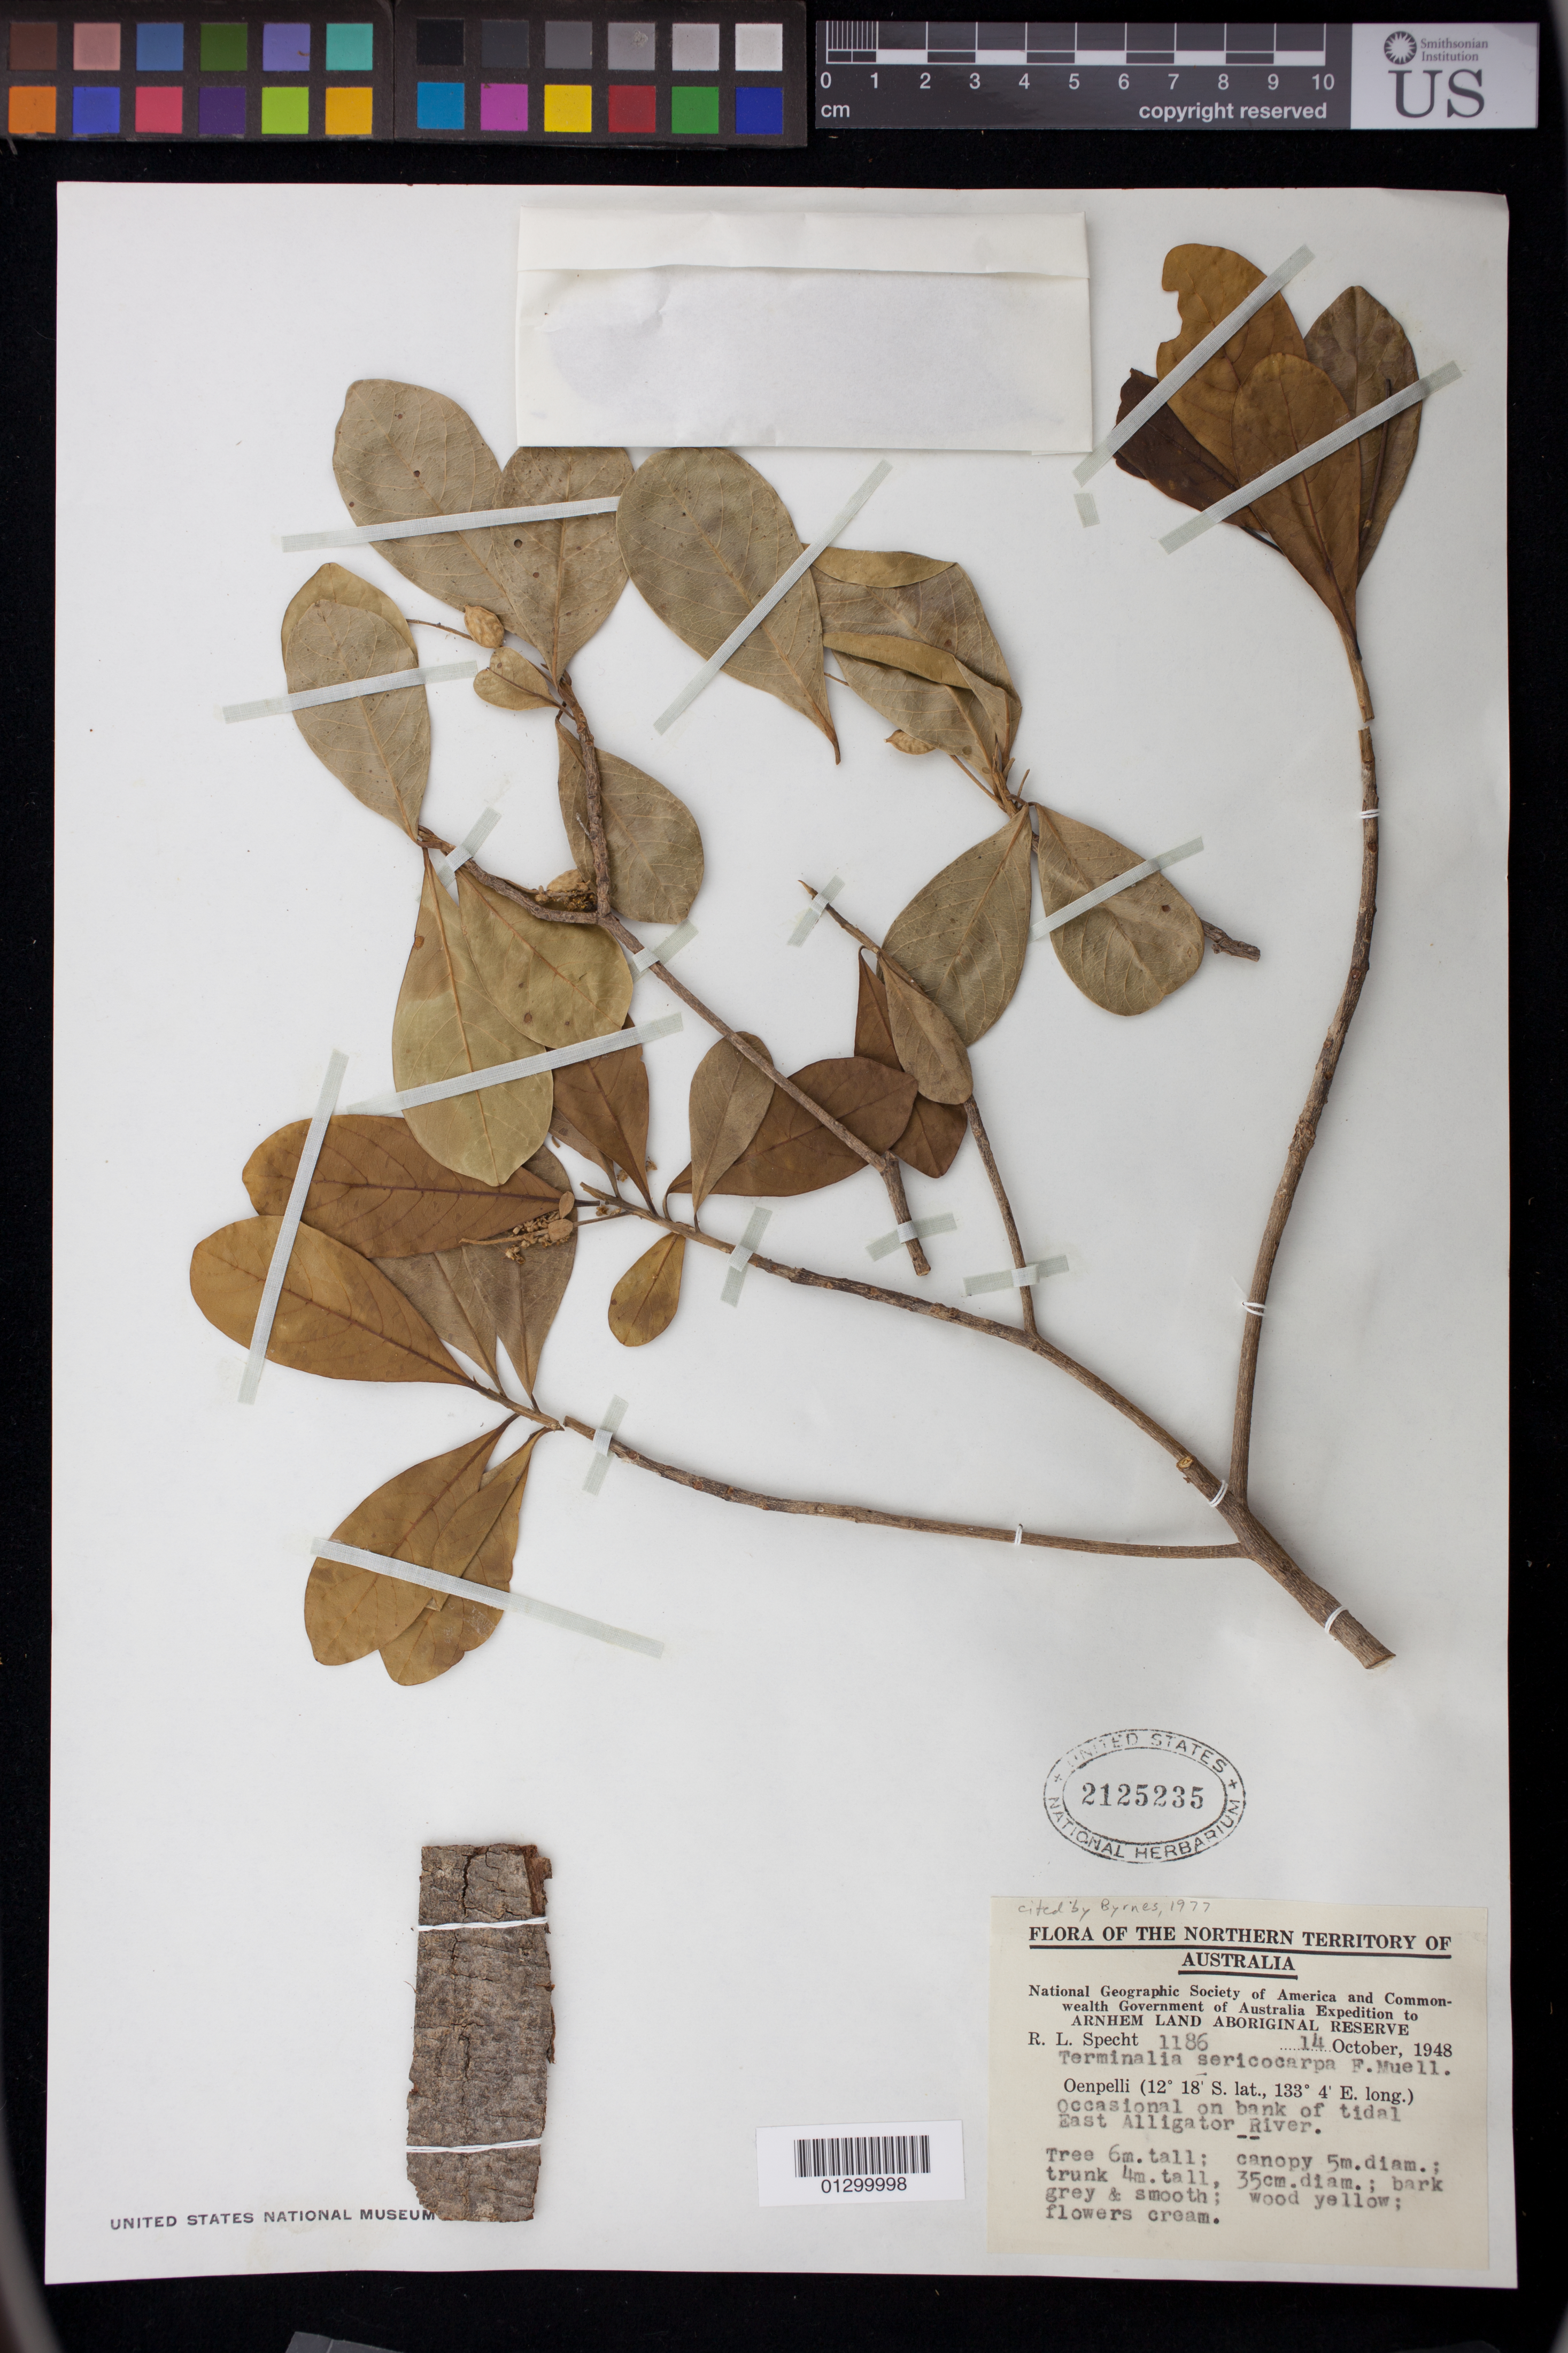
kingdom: Plantae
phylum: Tracheophyta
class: Magnoliopsida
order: Myrtales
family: Combretaceae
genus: Terminalia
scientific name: Terminalia sericocarpa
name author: F. Muell.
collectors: R. L. Specht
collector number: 1186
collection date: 1948-10-14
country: Australia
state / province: Northern Territory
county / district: West Arnhem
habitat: Occasional on bank of tidal East Alligator River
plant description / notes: Tree 6 m. tall; canopy 5 m. diam.; trunk 4 m. tall, 35 cm. diam.; bark grey and smooth; wood yellow; flowers cream.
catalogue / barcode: US 2125235